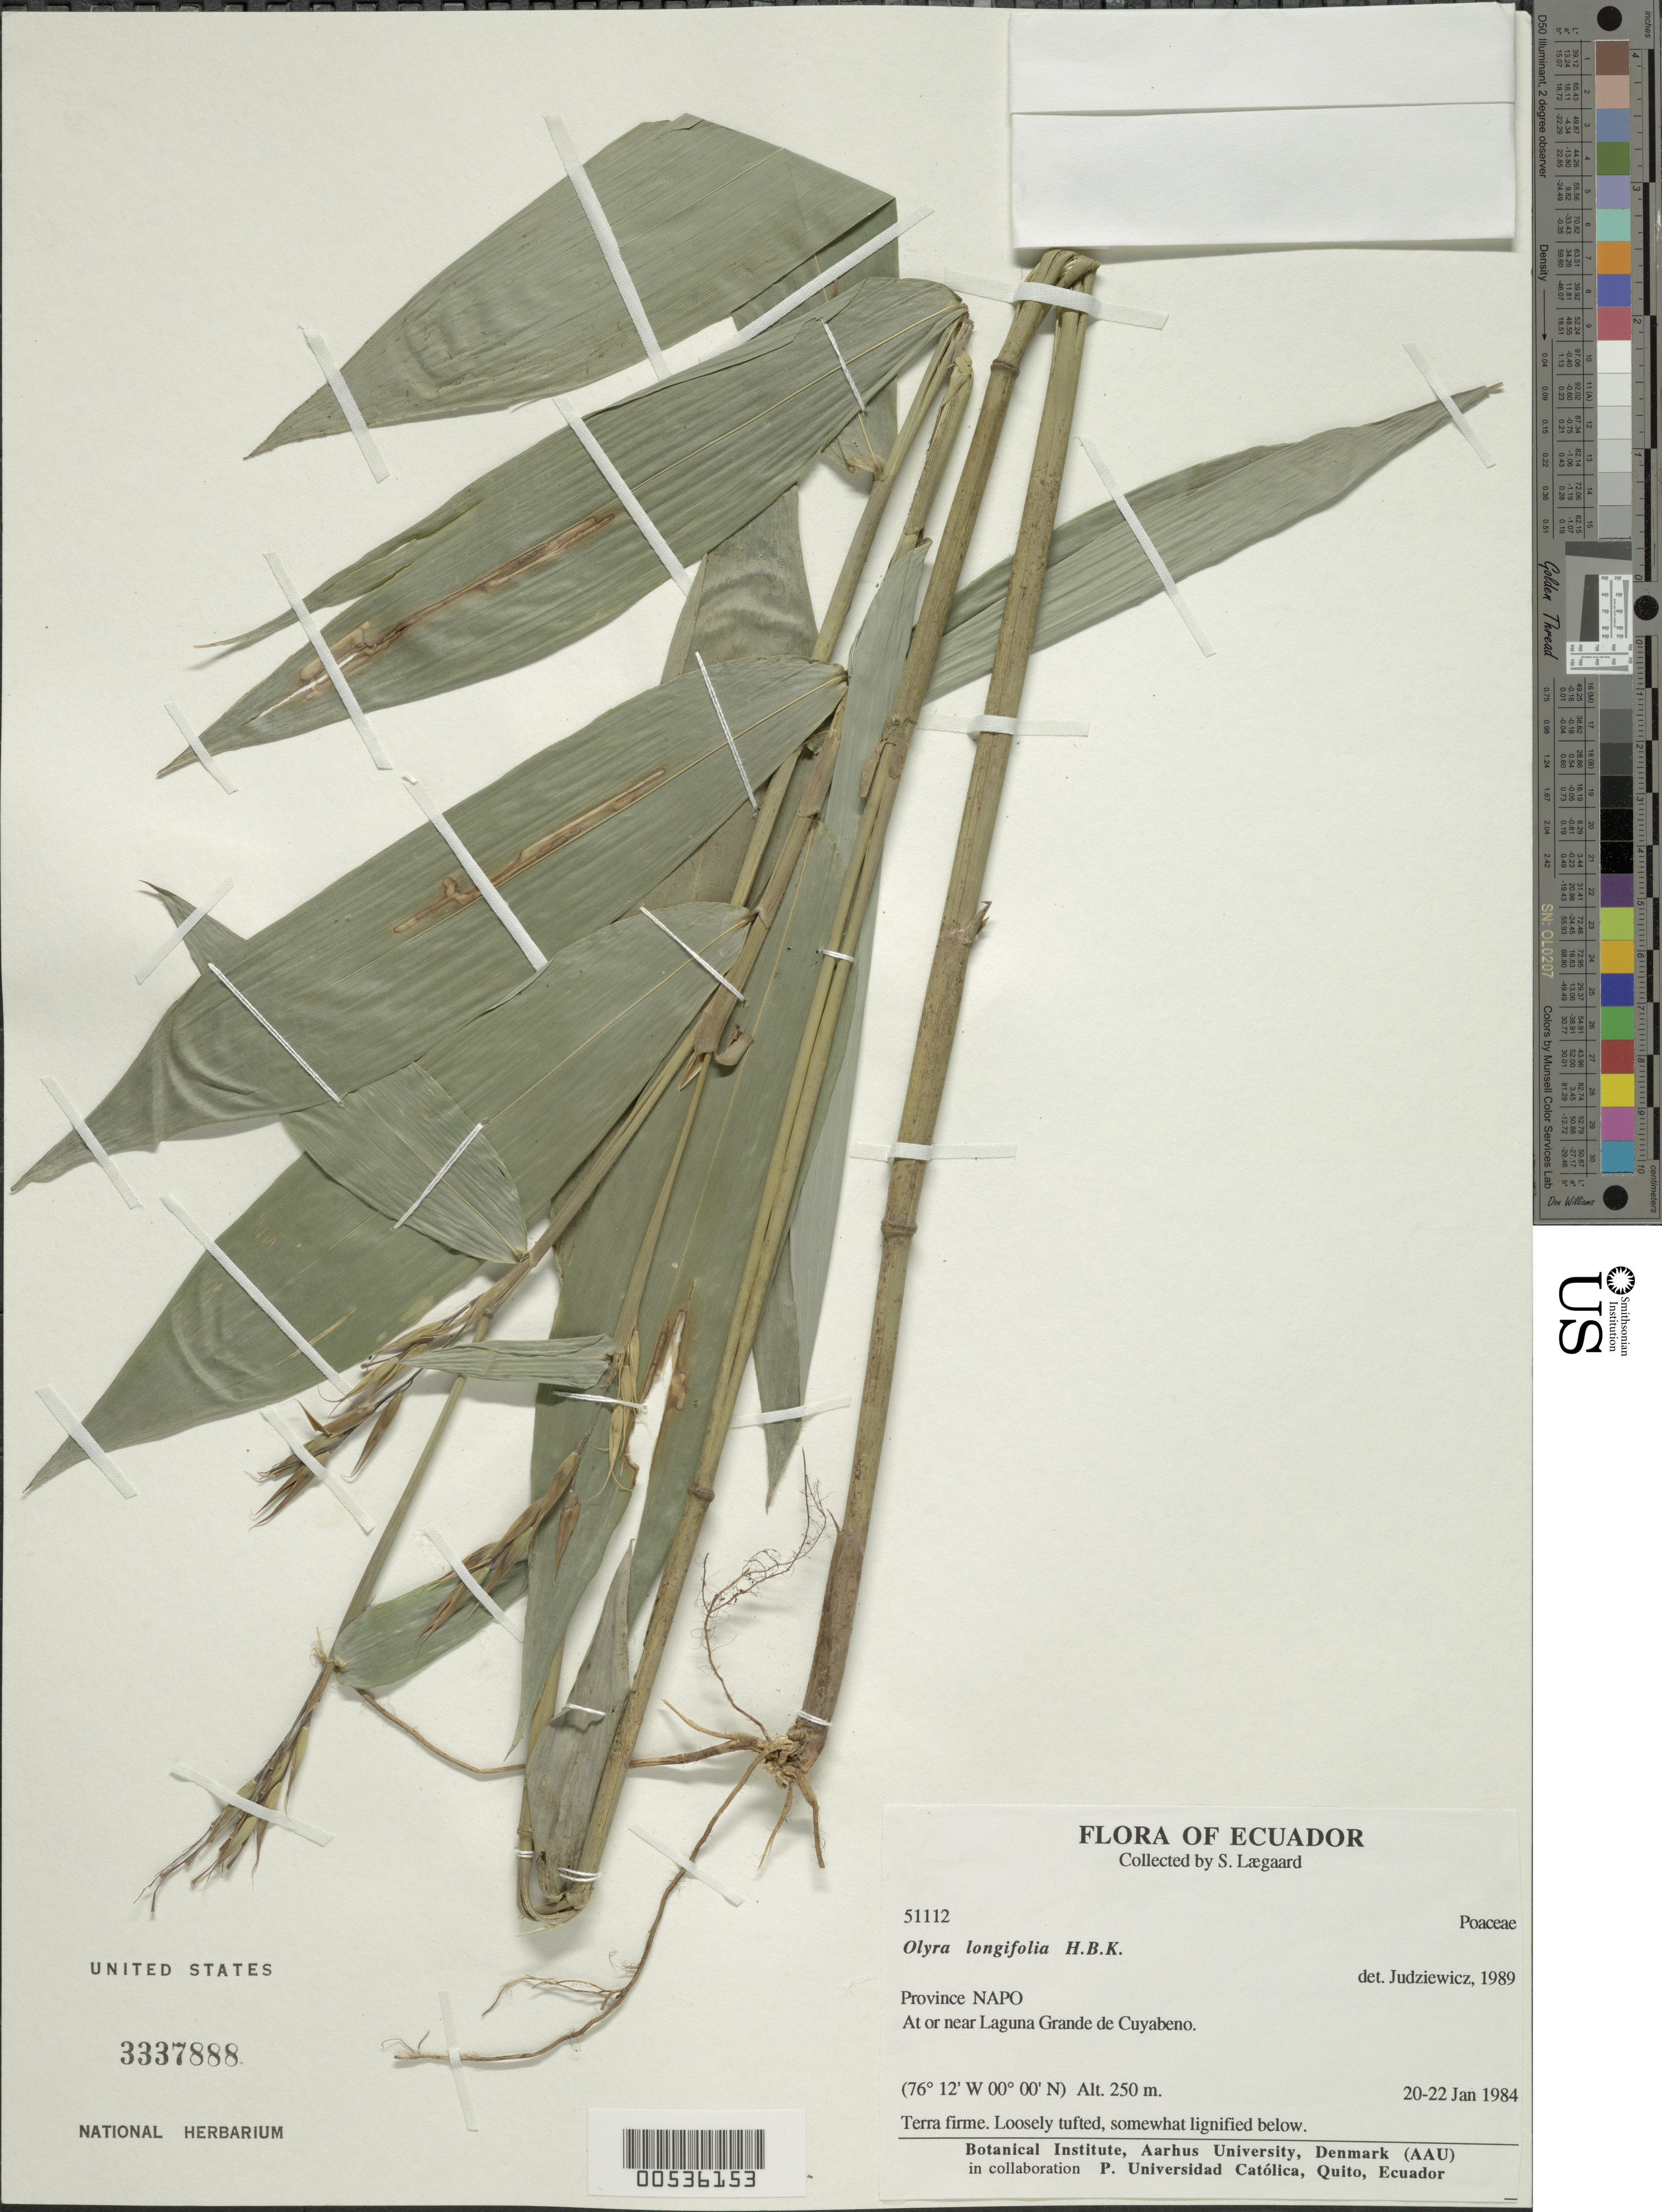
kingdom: Plantae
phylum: Tracheophyta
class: Liliopsida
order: Poales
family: Poaceae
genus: Olyra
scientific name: Olyra longifolia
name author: Kunth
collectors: S. Lægaard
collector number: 51112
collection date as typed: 20 Jan 1984 to 22 Jan 1984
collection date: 1984-01-20/1984-01-22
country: Ecuador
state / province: Napo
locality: Near Laguna Grande de cuyabeno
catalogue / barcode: US 3337888